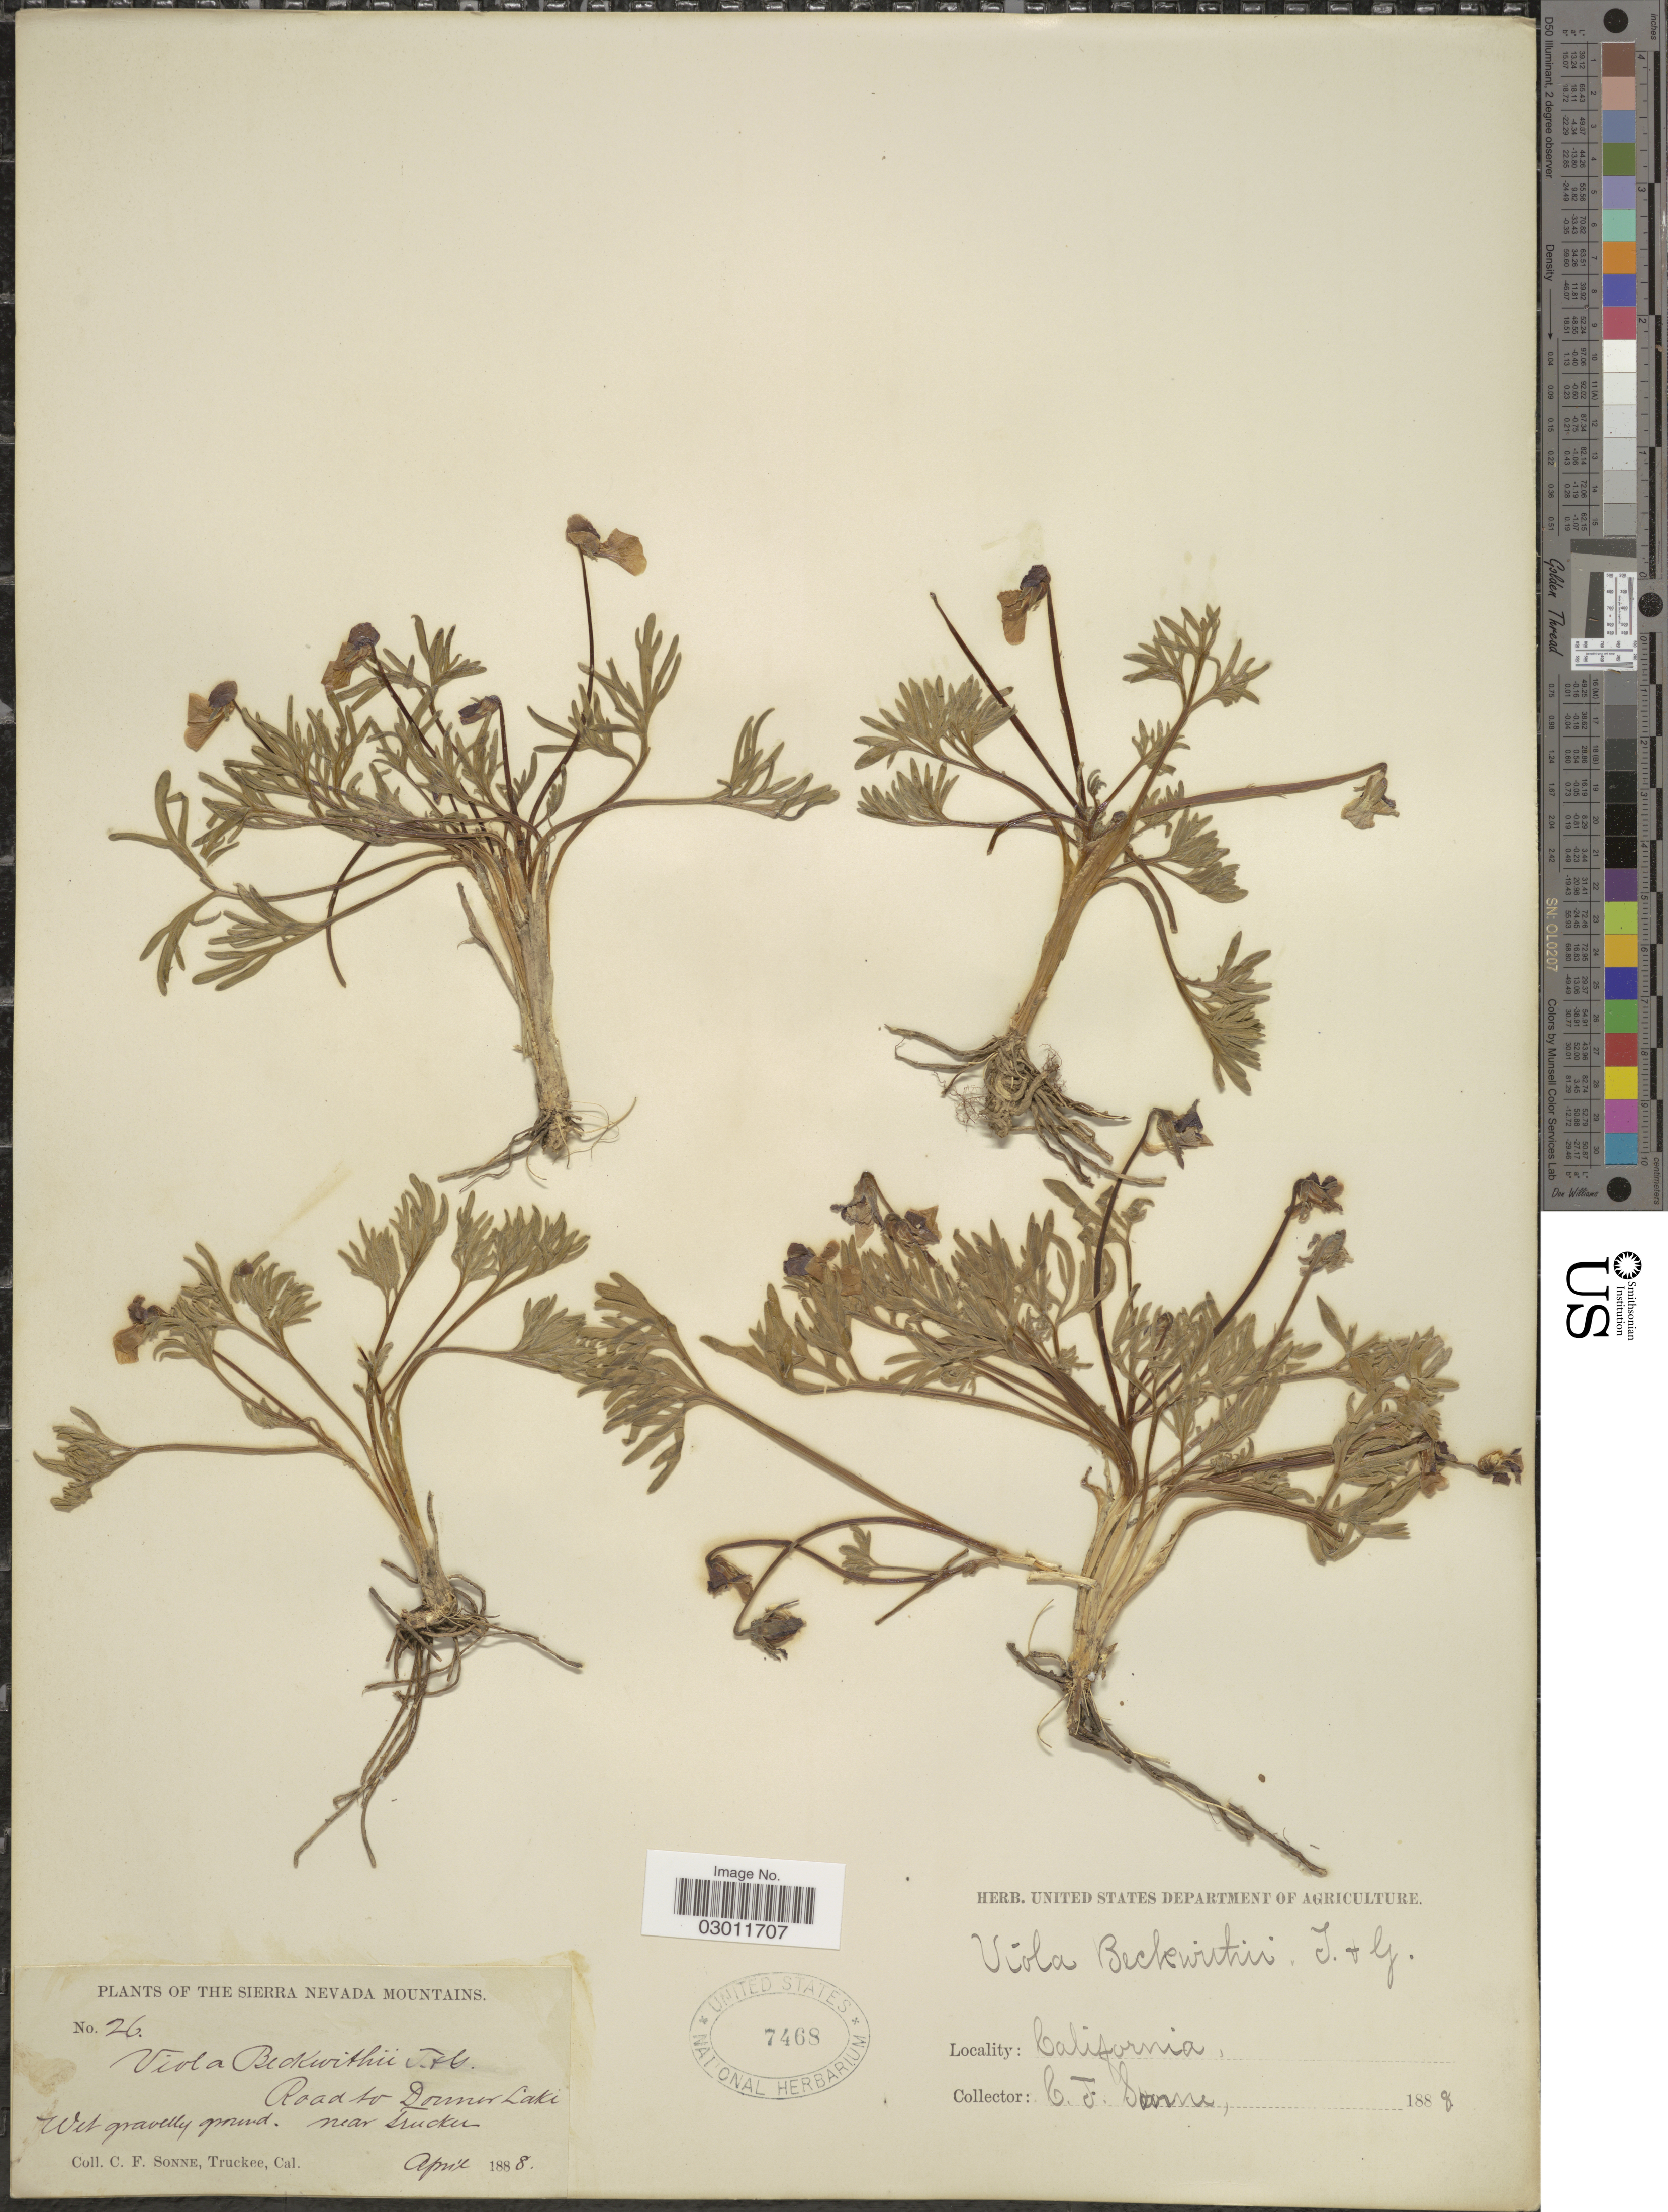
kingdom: Plantae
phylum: Tracheophyta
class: Magnoliopsida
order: Malpighiales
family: Violaceae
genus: Viola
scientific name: Viola beckwithii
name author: Torr.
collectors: C. Sonne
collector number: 26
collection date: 1888-04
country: United States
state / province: California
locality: The Sierra Nevada Mountains, Road to Donner Lake near Trucker.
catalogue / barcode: US 7468